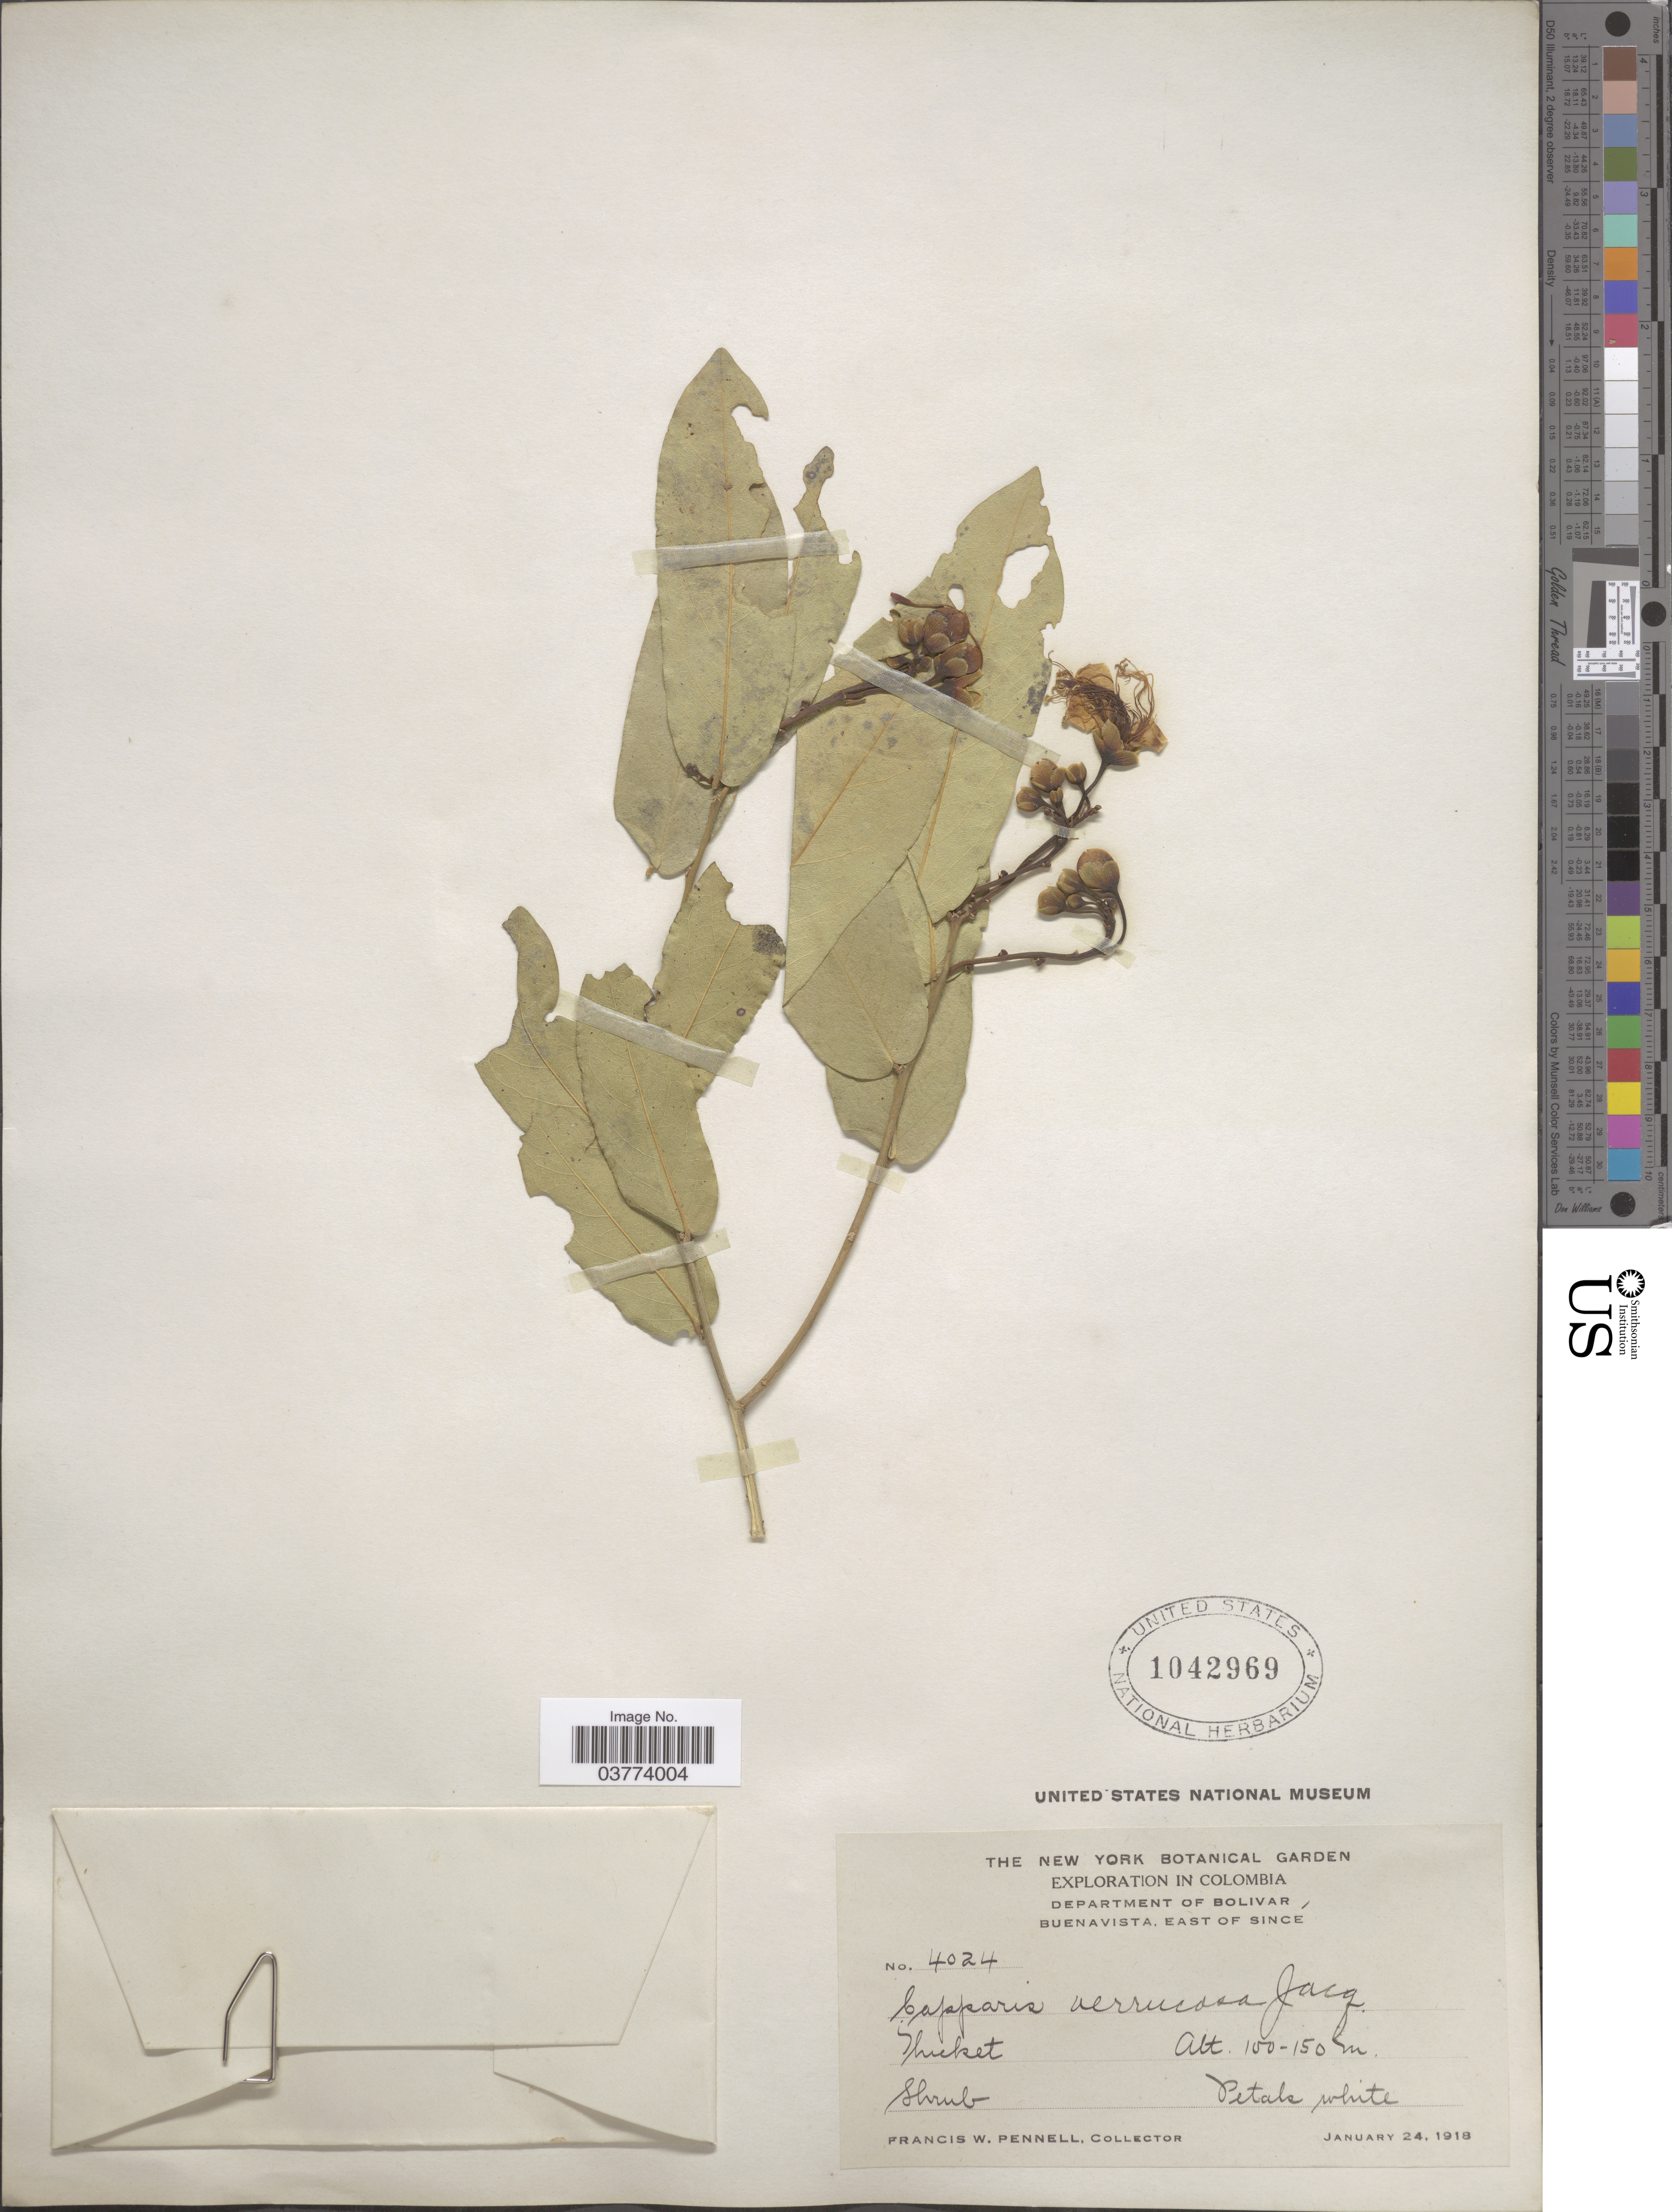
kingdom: Plantae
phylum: Tracheophyta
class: Magnoliopsida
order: Brassicales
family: Capparaceae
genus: Cynophalla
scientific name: Cynophalla verrucosa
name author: (Jacq.) J. Presl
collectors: F. W. Pennell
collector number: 4024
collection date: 1918-01-24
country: Colombia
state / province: Bolívar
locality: Department of Bolivar. Buenavista, east of Sincé.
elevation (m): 100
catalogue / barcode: US 1042969